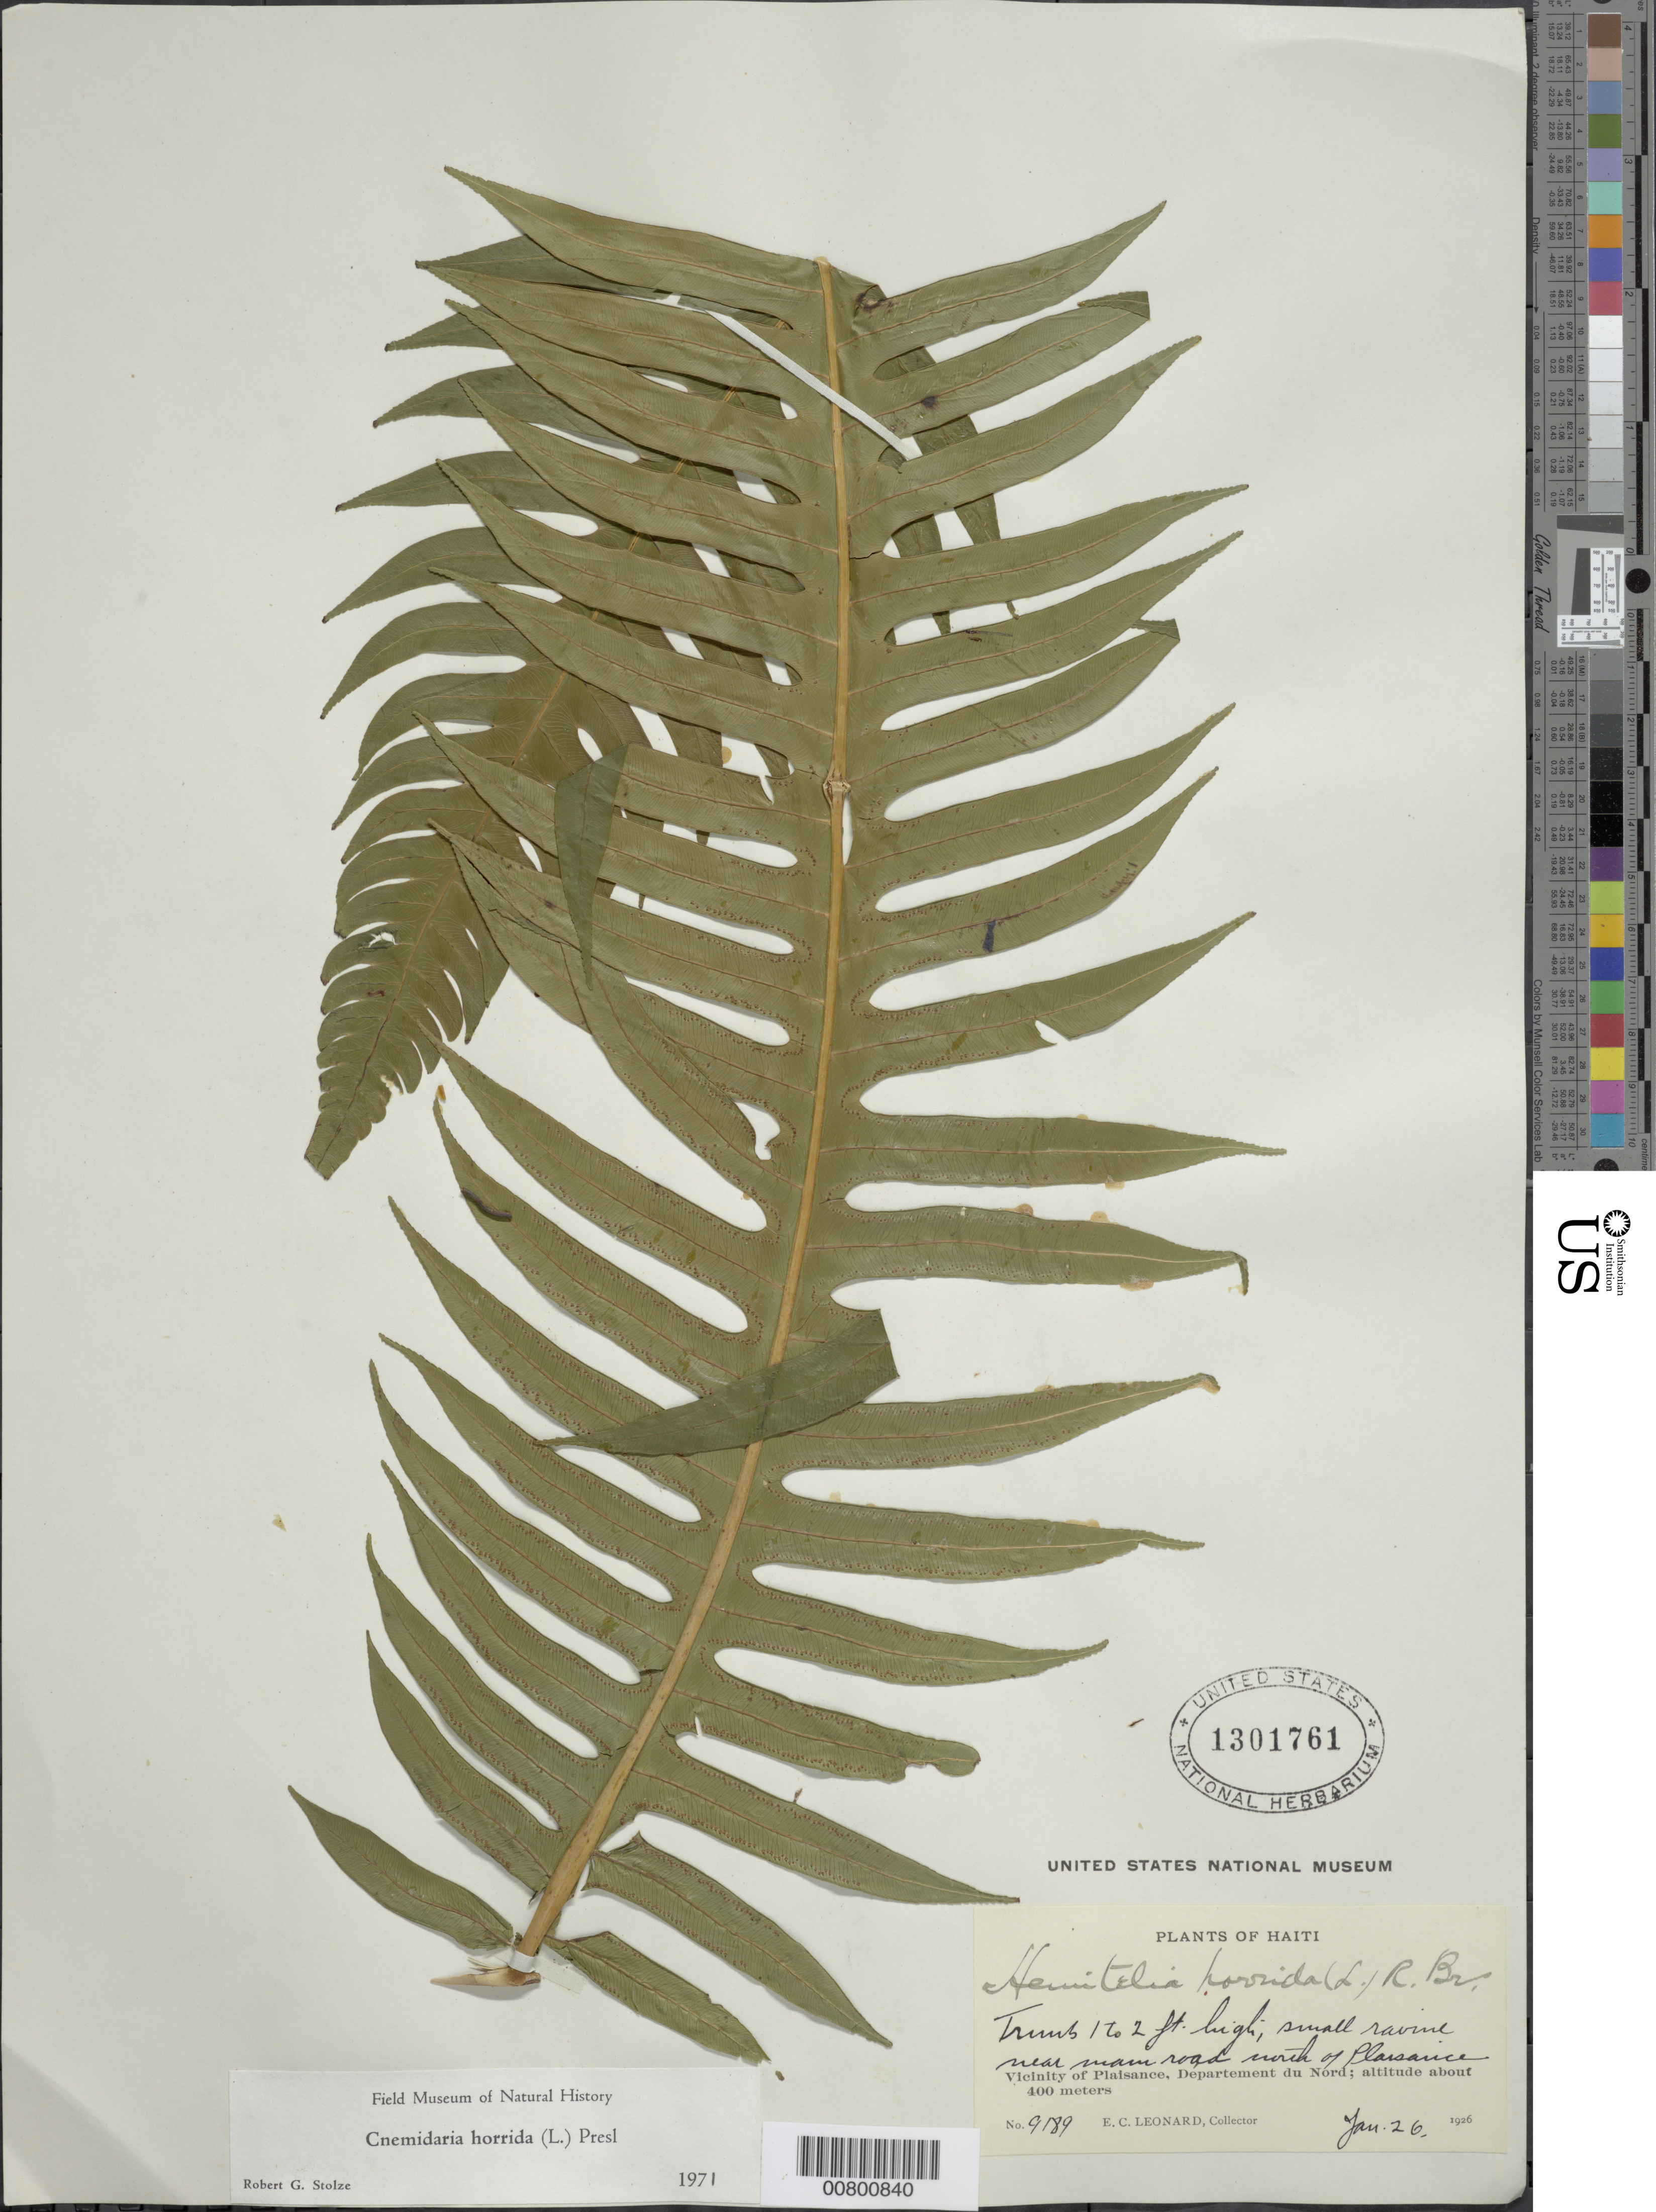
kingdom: Plantae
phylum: Tracheophyta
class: Polypodiopsida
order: Cyatheales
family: Cyatheaceae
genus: Cyathea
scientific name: Cyathea horrida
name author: (L.) Sm.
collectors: E. C. Leonard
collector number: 9189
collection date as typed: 26 Jan 1926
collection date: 1926-01-26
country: Haiti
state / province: Nord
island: Hispaniola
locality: Plaisance, N of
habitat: Small ravine near main road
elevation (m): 400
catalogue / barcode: US 1301761